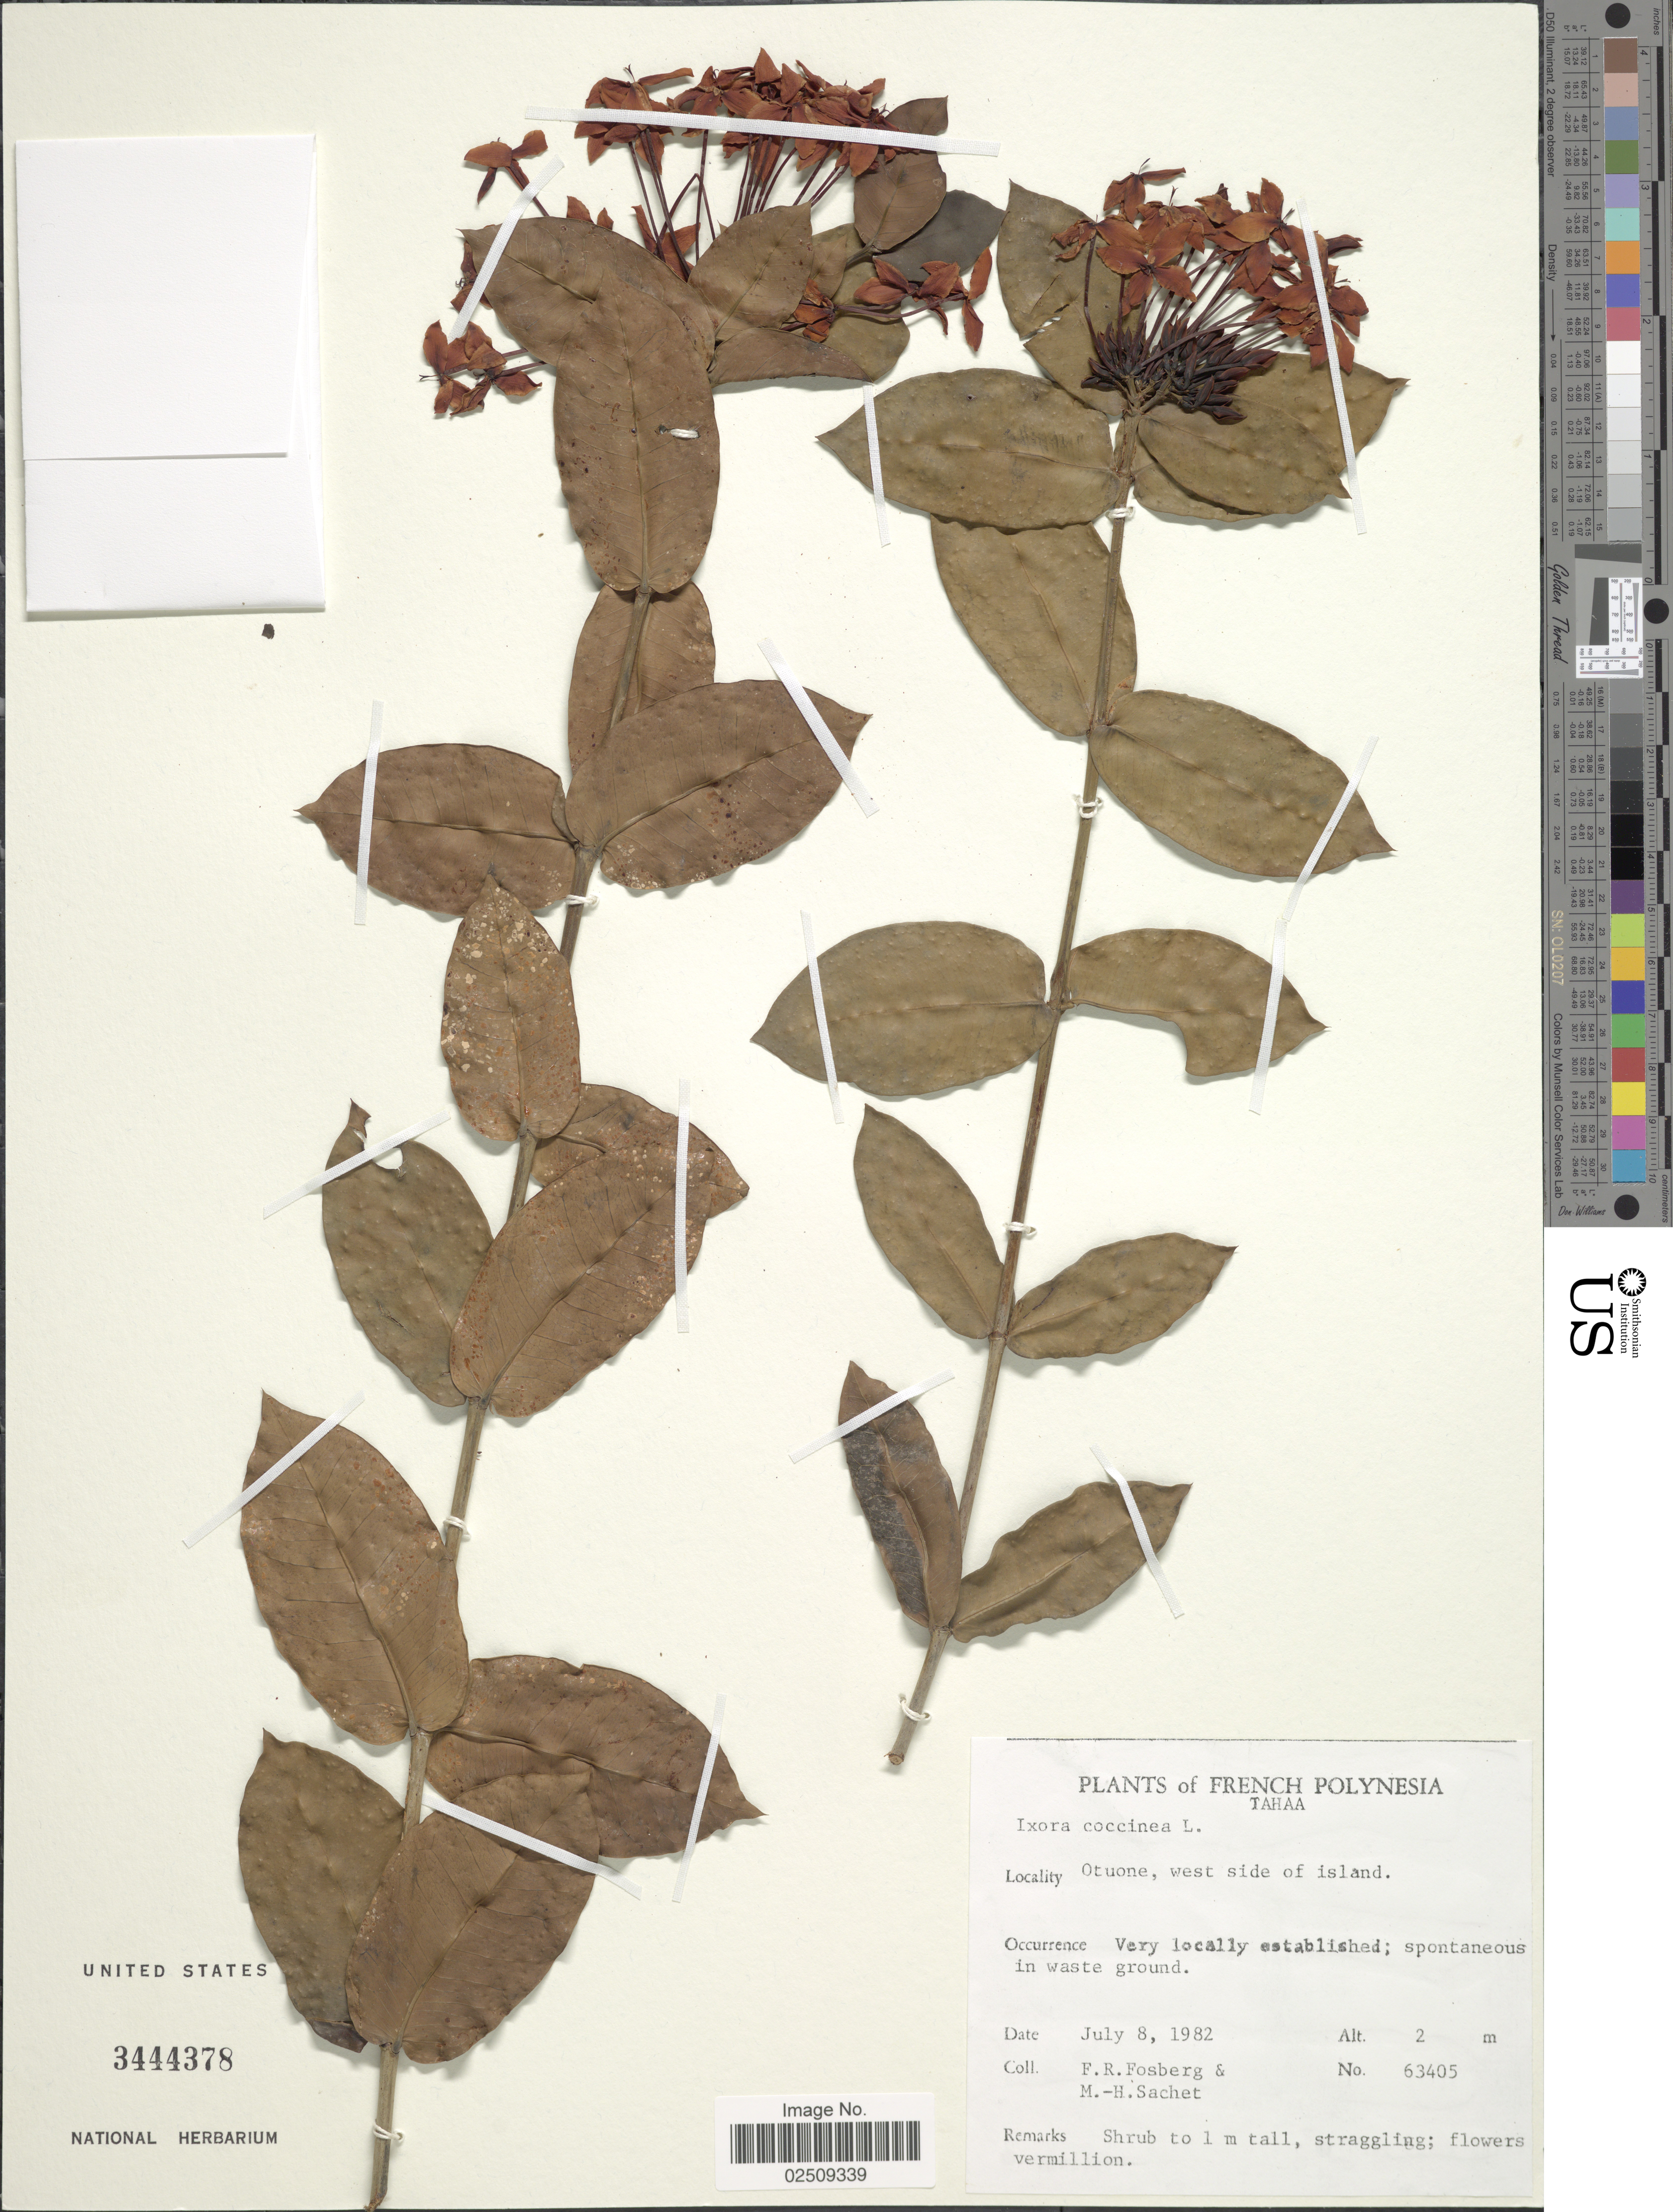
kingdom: Plantae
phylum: Tracheophyta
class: Magnoliopsida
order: Gentianales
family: Rubiaceae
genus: Ixora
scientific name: Ixora coccinea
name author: L.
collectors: F. R. Fosberg & M.-H. Sachet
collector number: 63405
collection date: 1982-07-08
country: French Polynesia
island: Tahaa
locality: Tahaa. Otuone, west side of island.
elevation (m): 2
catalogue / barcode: US 3444378